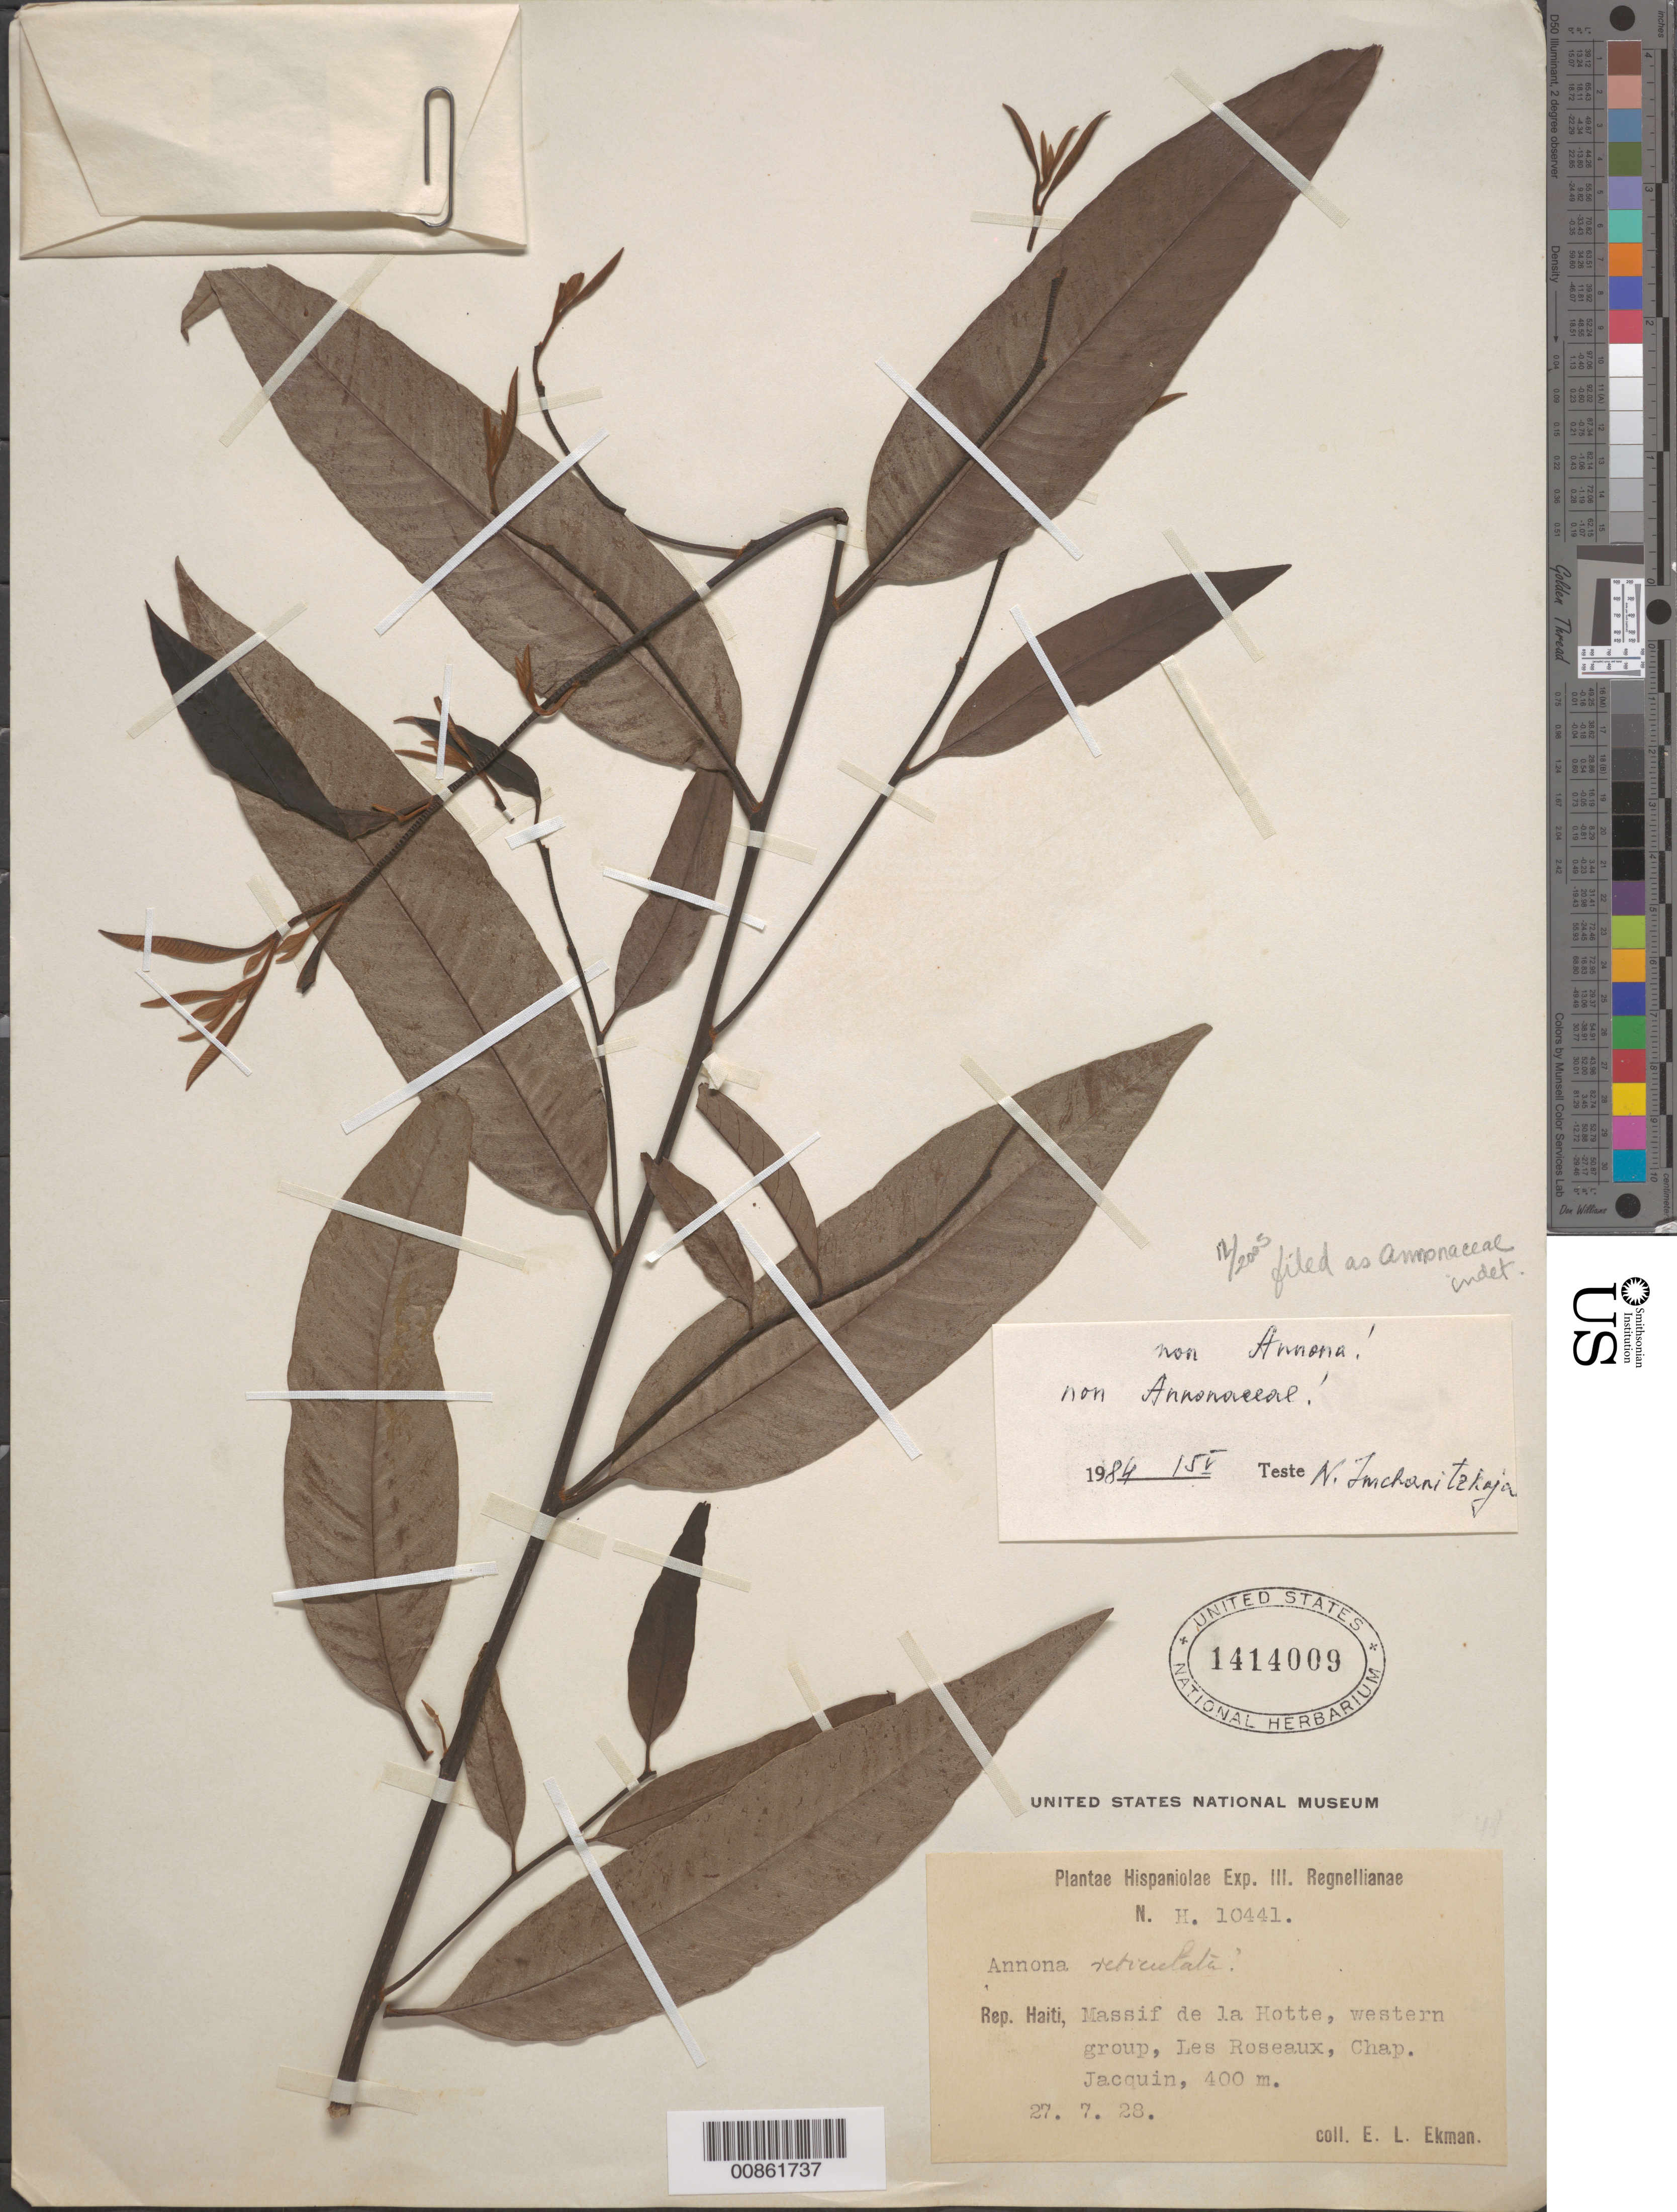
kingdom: Plantae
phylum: Tracheophyta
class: Magnoliopsida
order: Magnoliales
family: Annonaceae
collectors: E. L. Ekman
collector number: H 10441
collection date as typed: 27 Jul 1928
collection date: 1928-07-27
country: Haiti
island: Hispaniola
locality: Massif de la Hotte, western group, Les Roseaux, Chap. Jacquin.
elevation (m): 400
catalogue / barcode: US 1414009